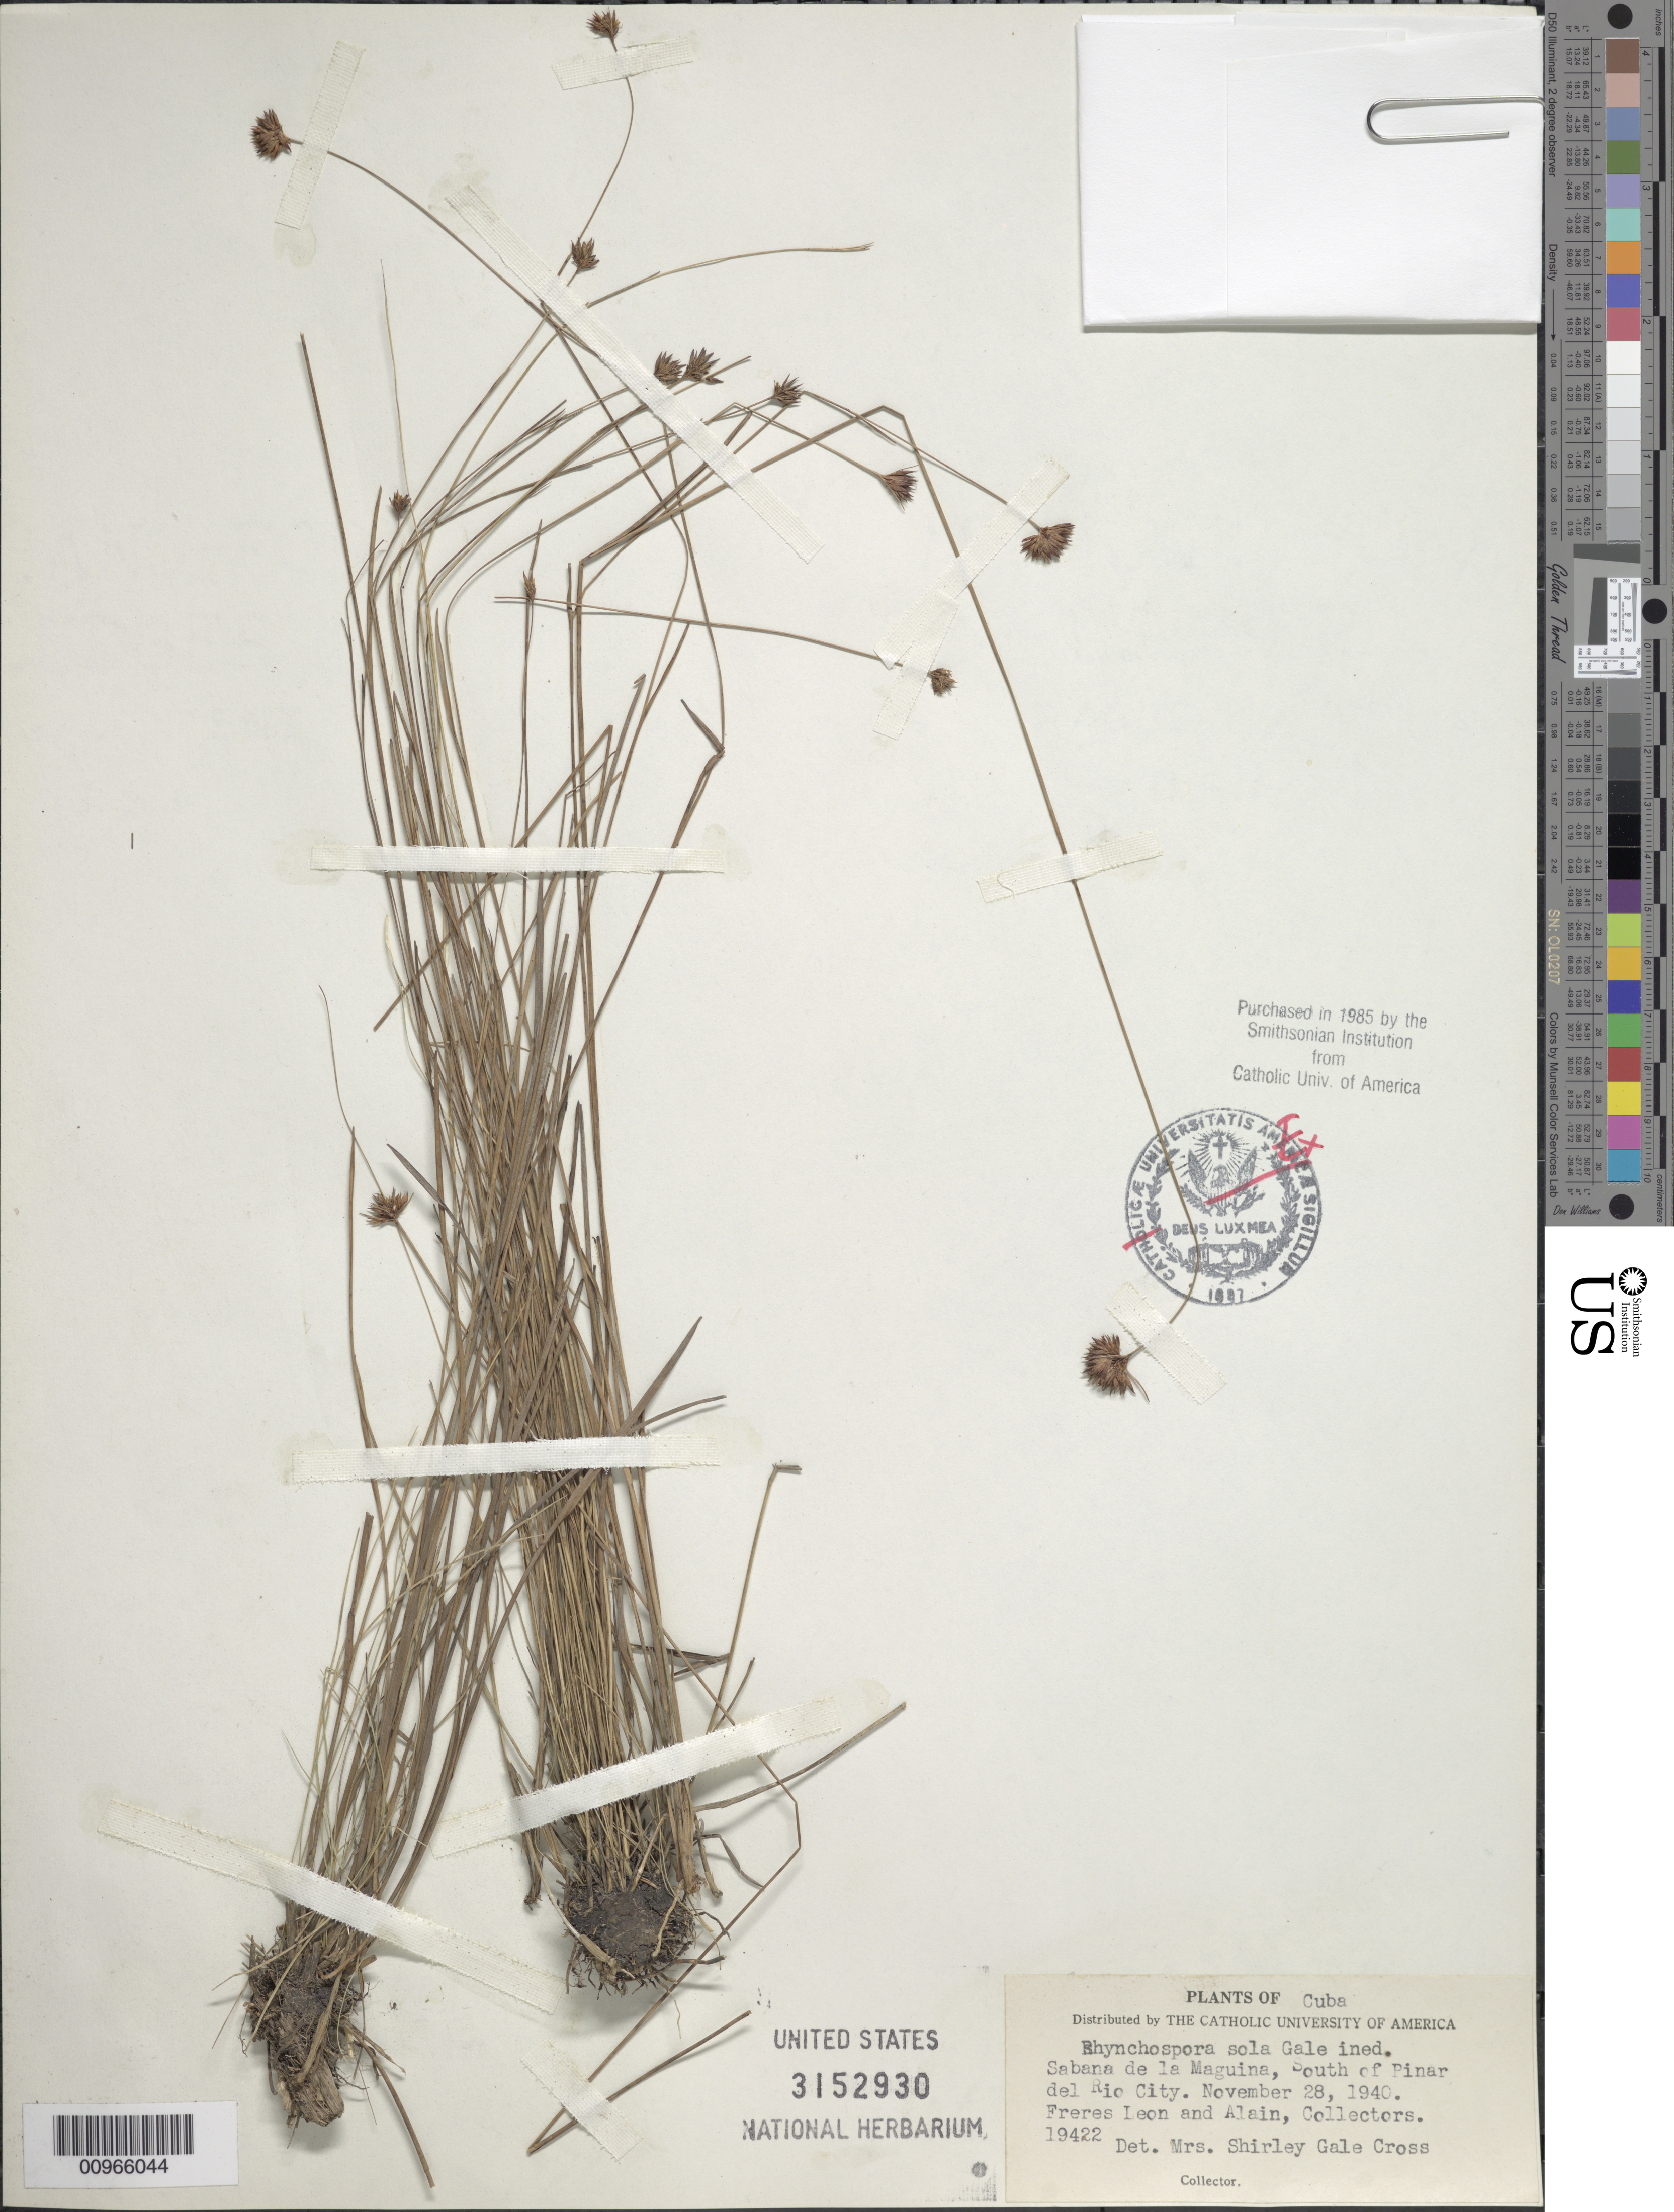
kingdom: Plantae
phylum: Tracheophyta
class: Liliopsida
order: Poales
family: Cyperaceae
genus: Rhynchospora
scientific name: Rhynchospora sola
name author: Gale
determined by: Gale, S.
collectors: F. Leon & A. H. Liogier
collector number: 19422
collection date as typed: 28 Nov 1940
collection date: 1940-11-28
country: Cuba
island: Cuba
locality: Sabana de la Maguina, South of Pinar del Rio City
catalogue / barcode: US 3152930